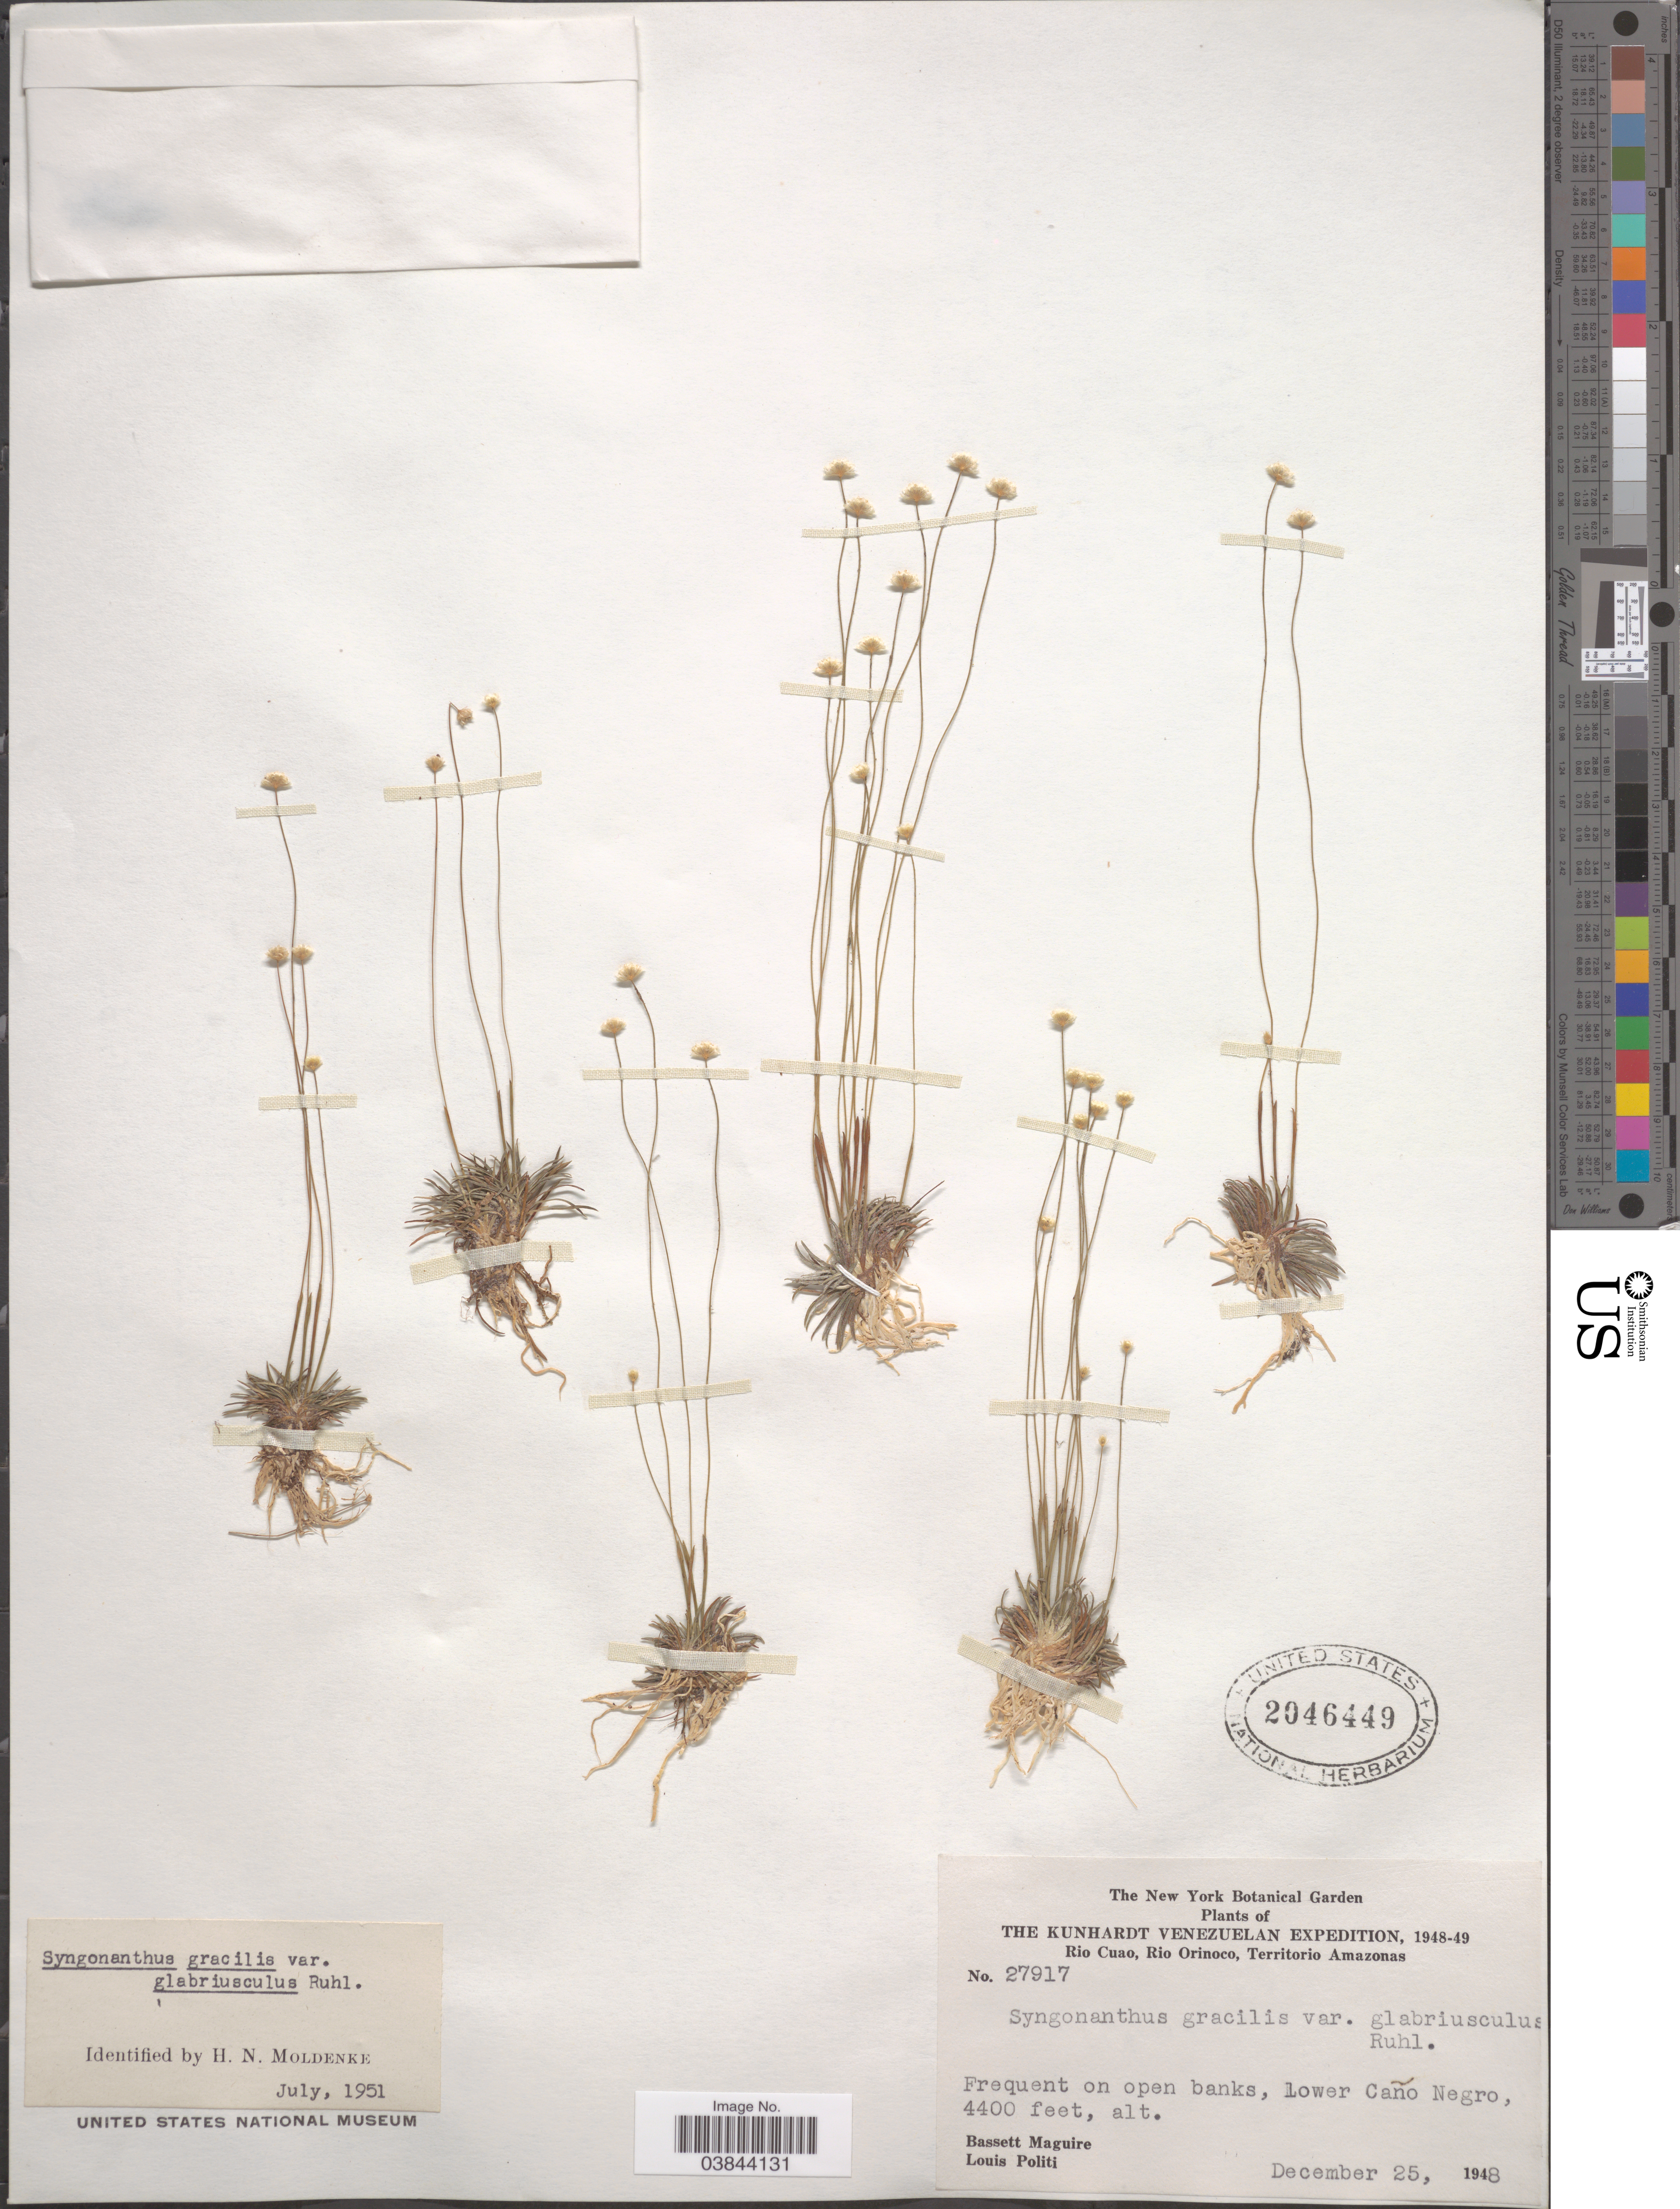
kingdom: Plantae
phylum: Tracheophyta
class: Liliopsida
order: Poales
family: Eriocaulaceae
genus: Syngonanthus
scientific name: Syngonanthus gracilis var. glabriusculus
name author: Ruhland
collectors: B. Maguire & L. Politi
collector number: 27917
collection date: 1948-12-25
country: Venezuela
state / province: Amazonas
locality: Rio Cuao, Rio Orinoco. Lower Caño Negro.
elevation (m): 1341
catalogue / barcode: US 2046449